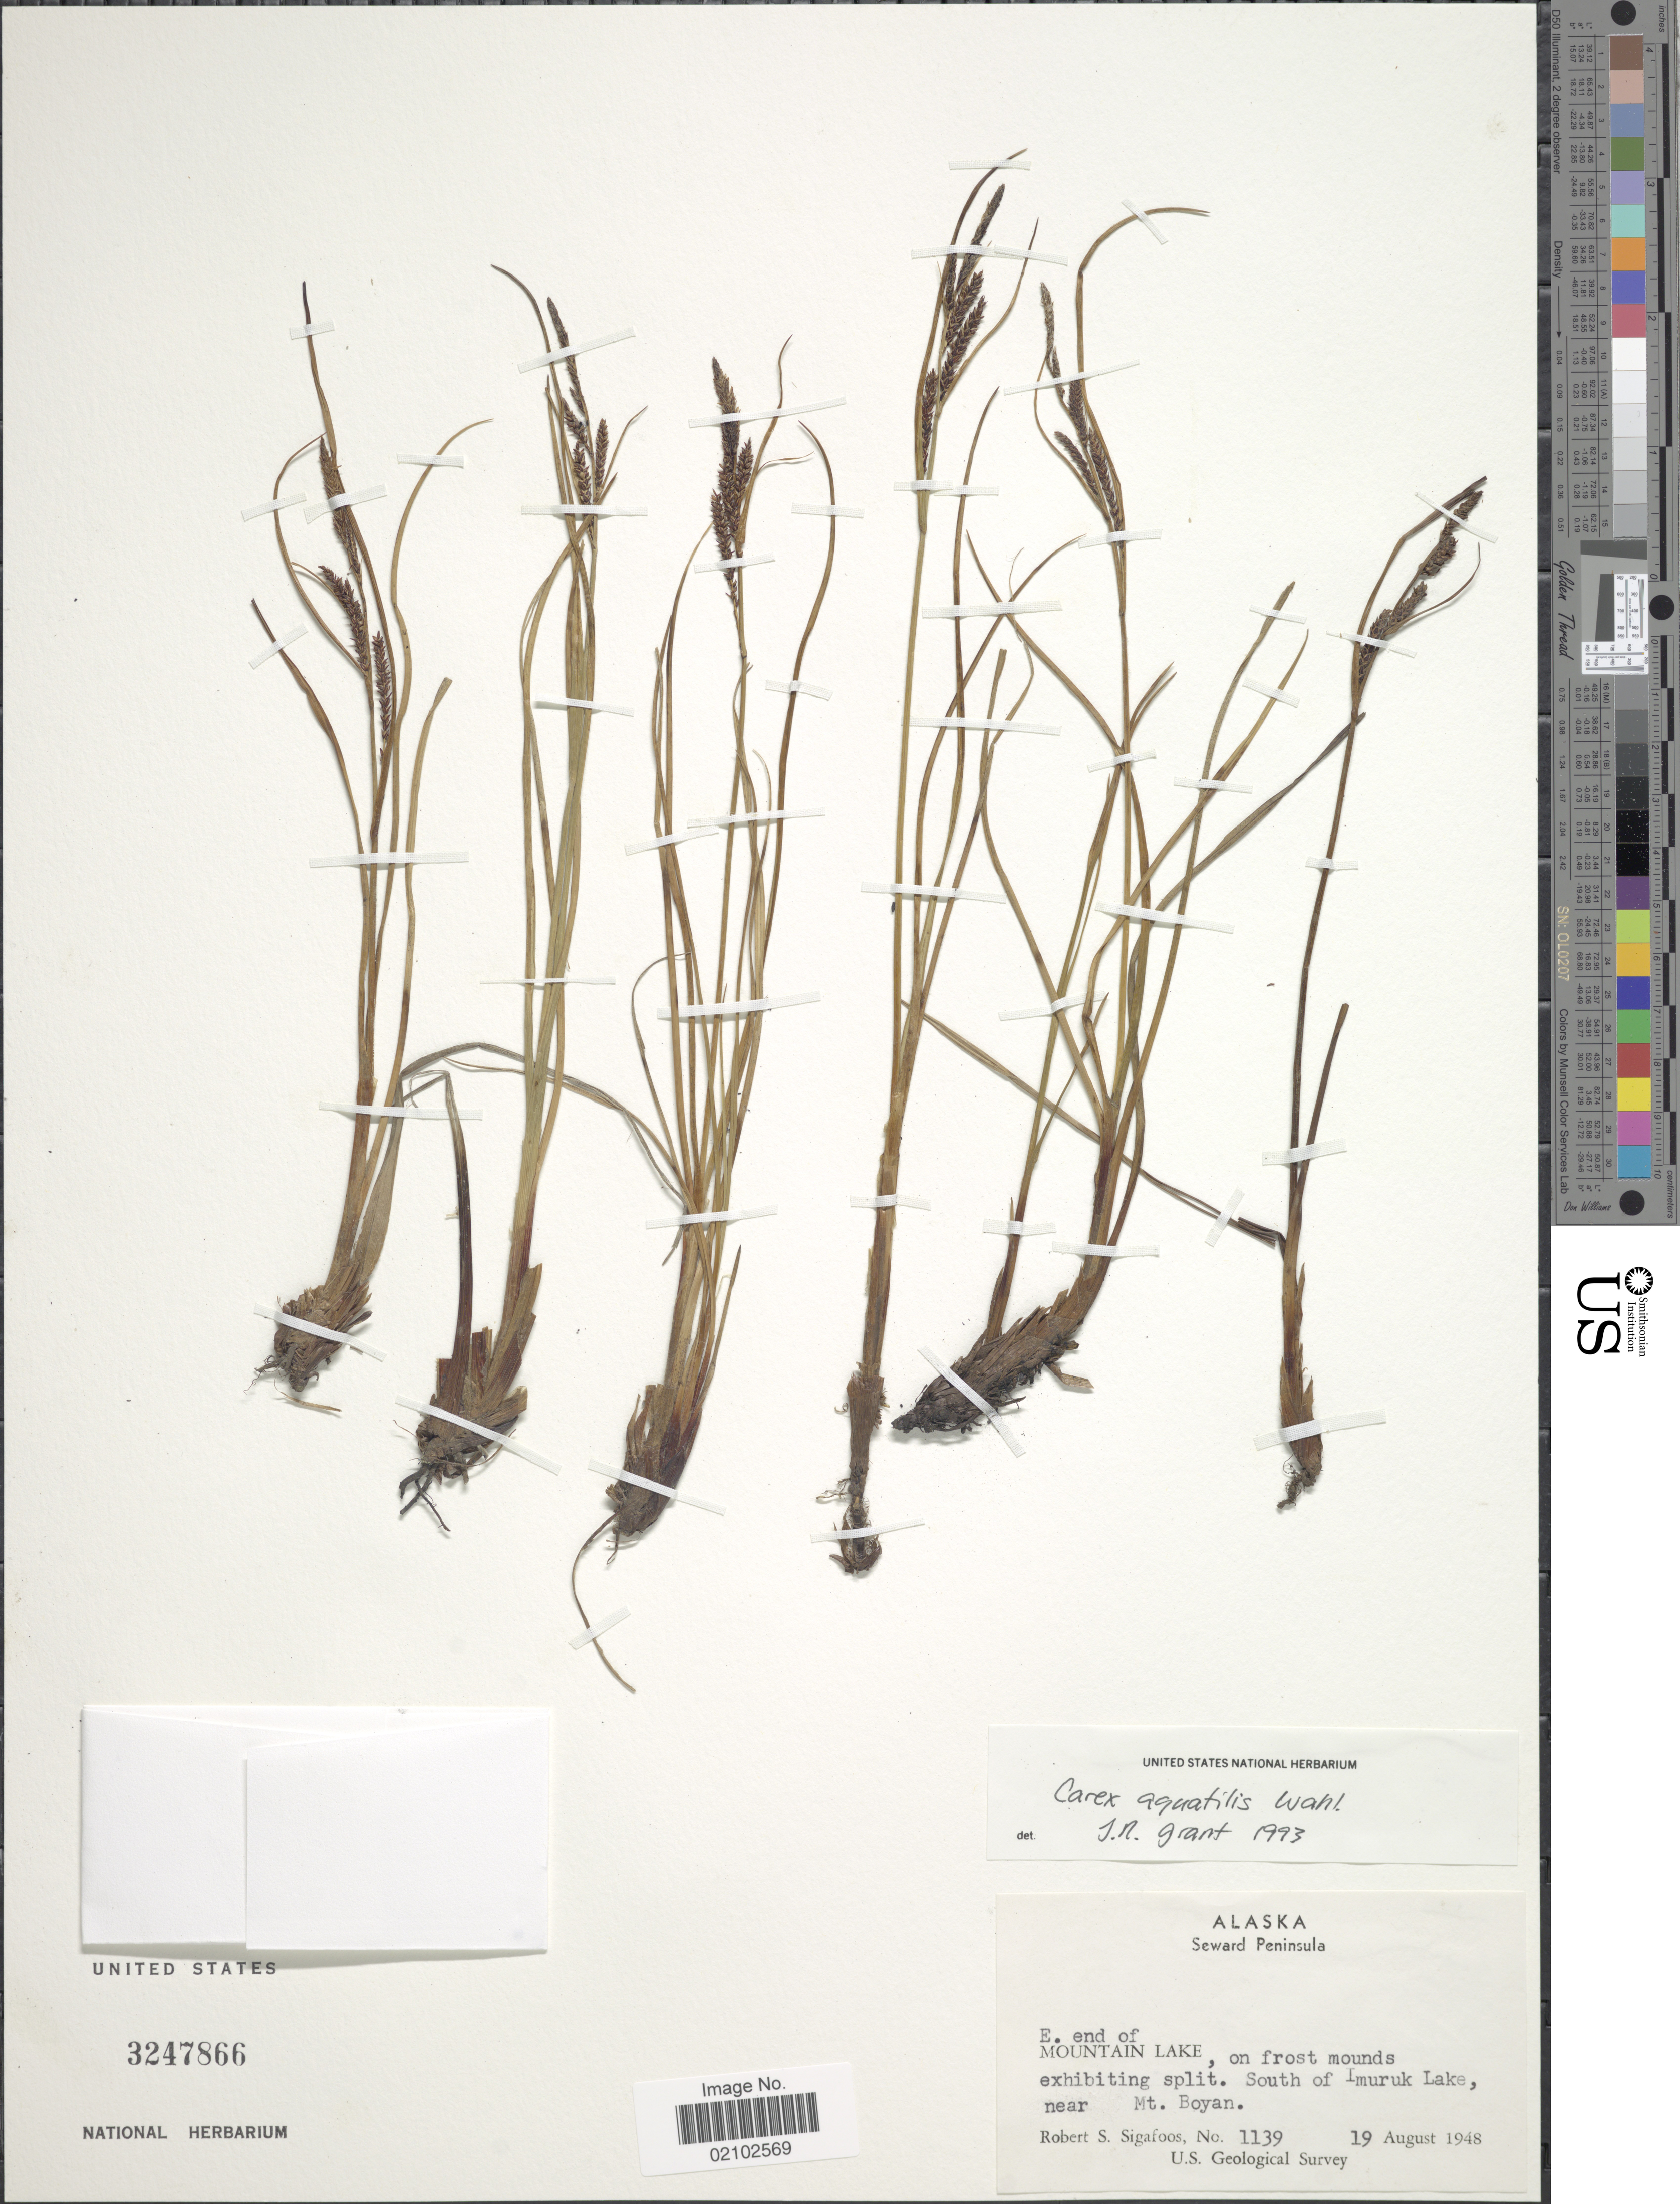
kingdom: Plantae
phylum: Tracheophyta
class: Liliopsida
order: Poales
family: Cyperaceae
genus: Carex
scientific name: Carex aquatilis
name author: Wahlenb.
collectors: R. Sigafoos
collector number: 1139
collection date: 1948-08-19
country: United States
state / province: Alaska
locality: Seward Peninsula, E. end of Mountain Lake, on frost mounds exhibiting split. South of Imuruk Lake, near Mt Boyan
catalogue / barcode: US 3247866